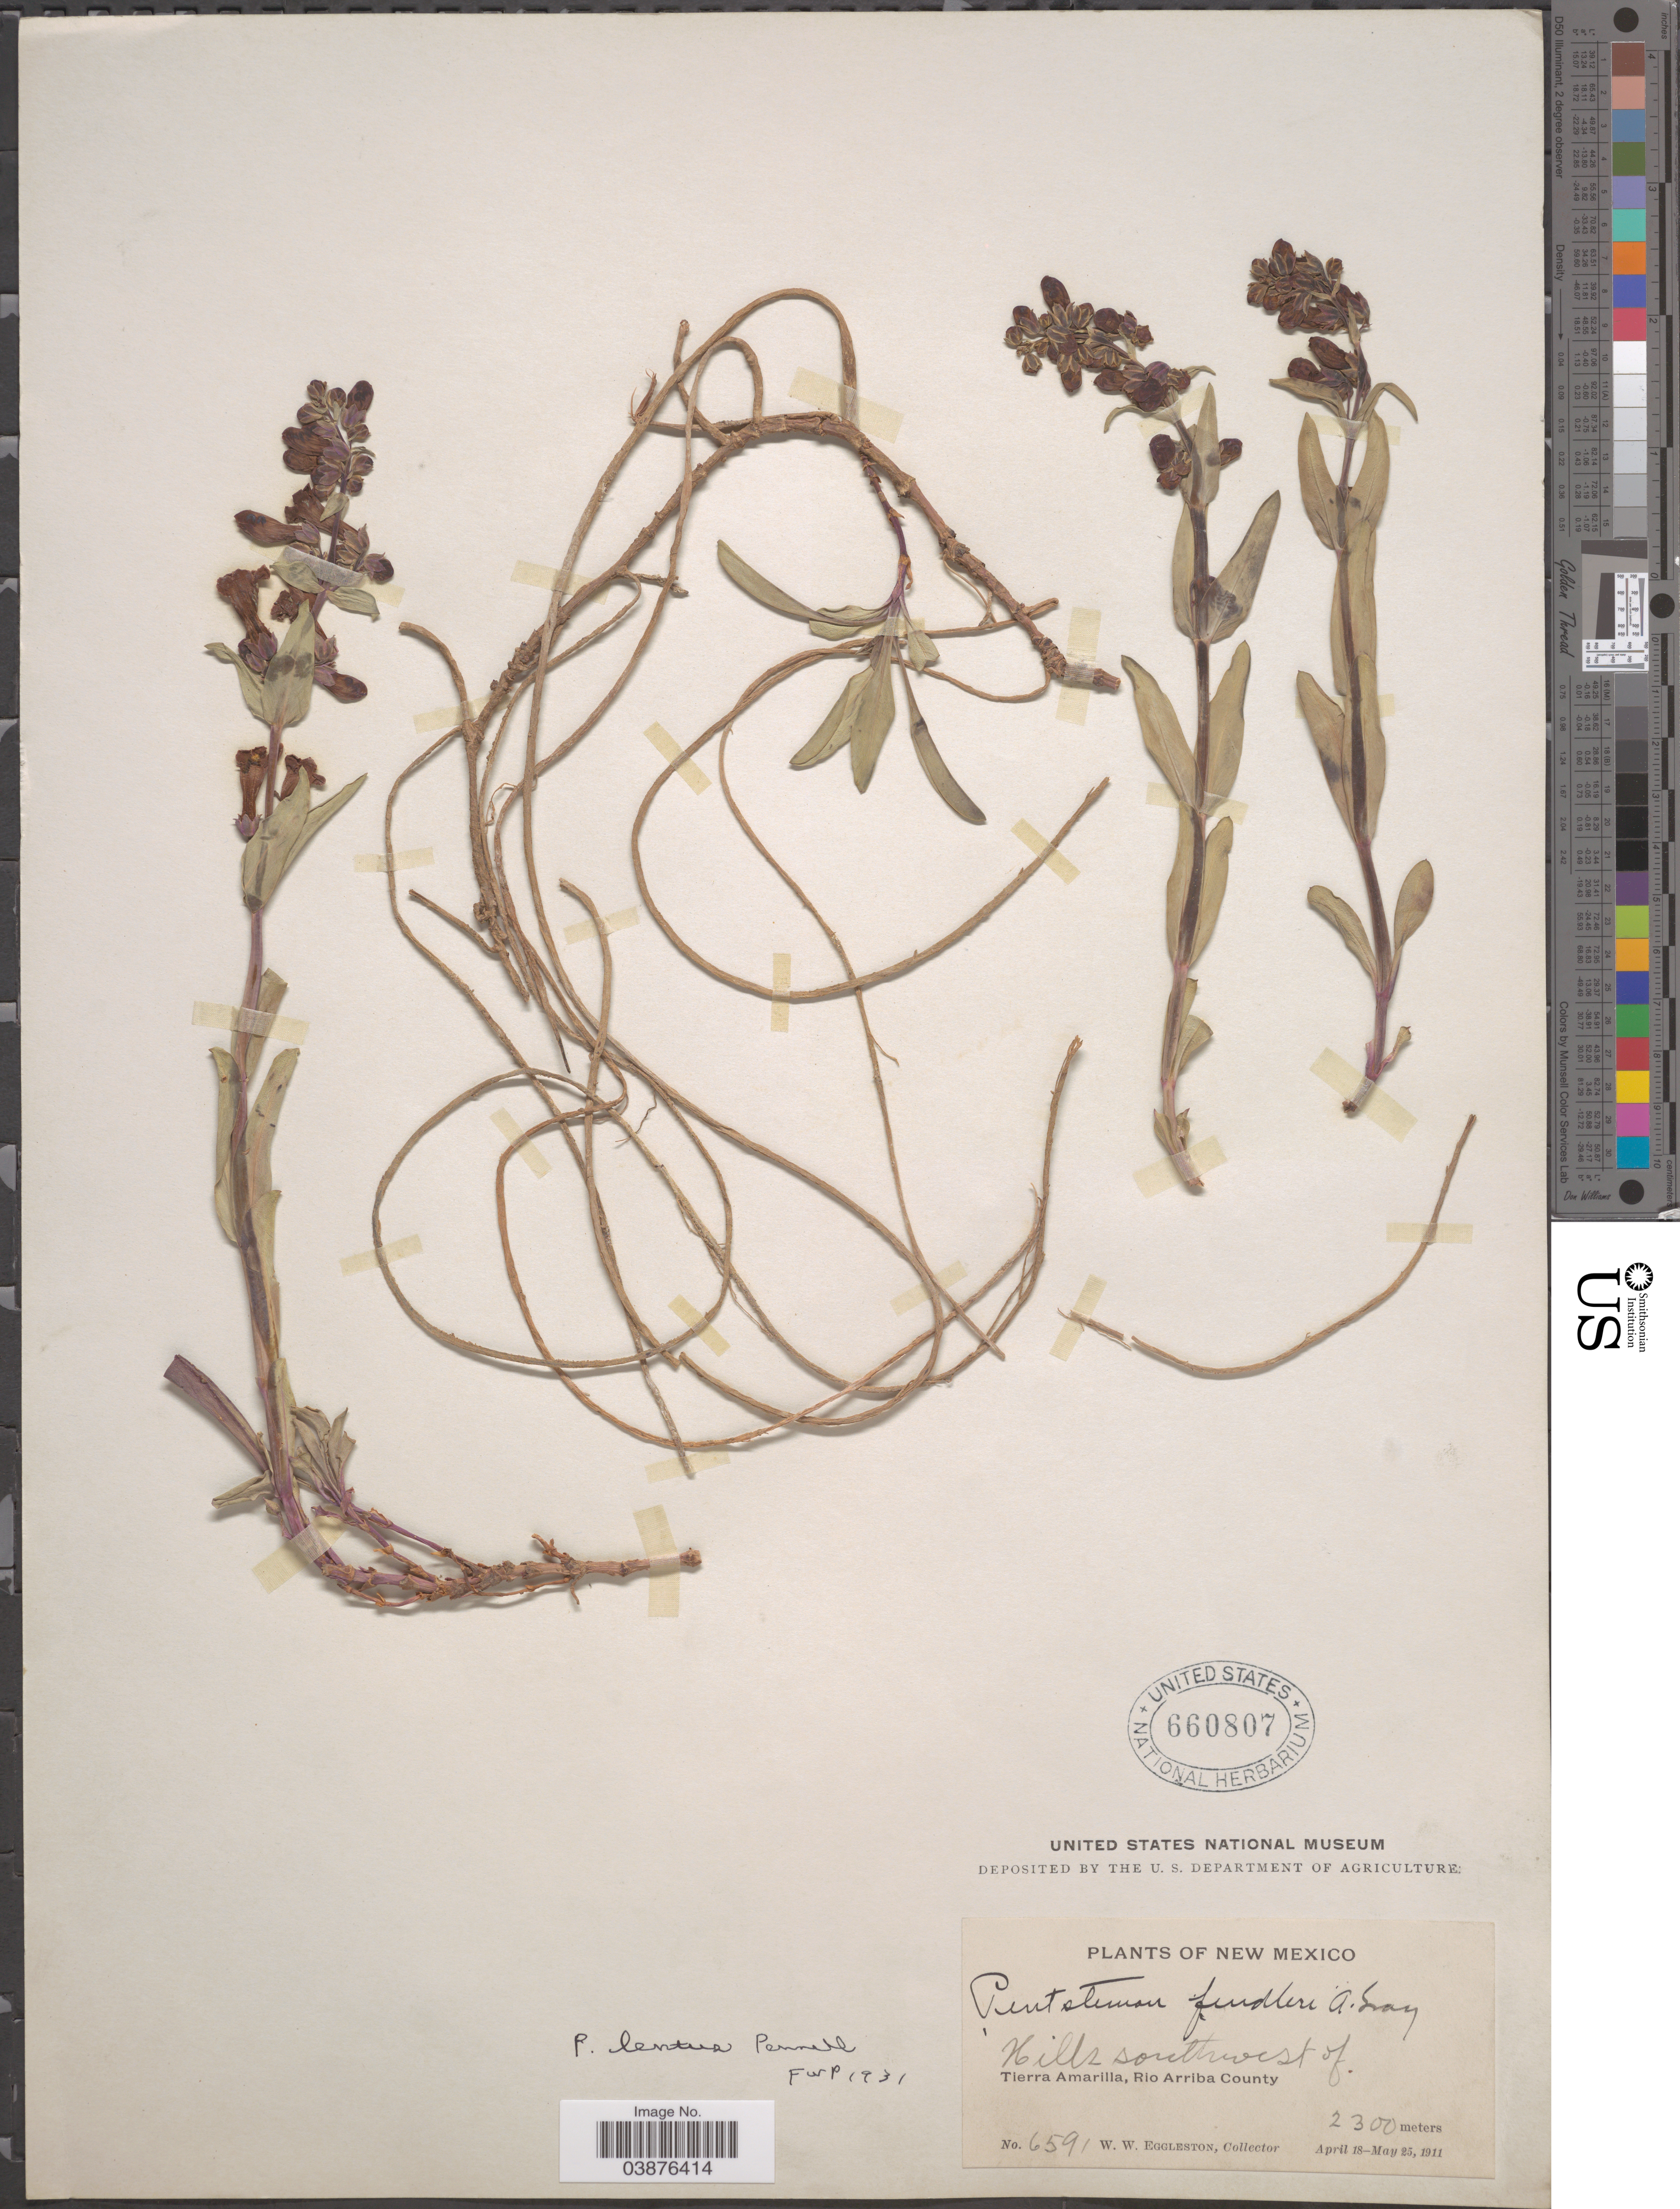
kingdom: Plantae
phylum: Tracheophyta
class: Magnoliopsida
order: Lamiales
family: Plantaginaceae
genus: Penstemon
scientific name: Penstemon lentus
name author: Pennell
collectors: W. W. Eggleston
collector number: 6591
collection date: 1911-04-18/1911-05-25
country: United States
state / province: New Mexico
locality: Hills southwest of Tierra Amarilla, Rio Arriba County.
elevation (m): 2300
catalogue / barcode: US 660807